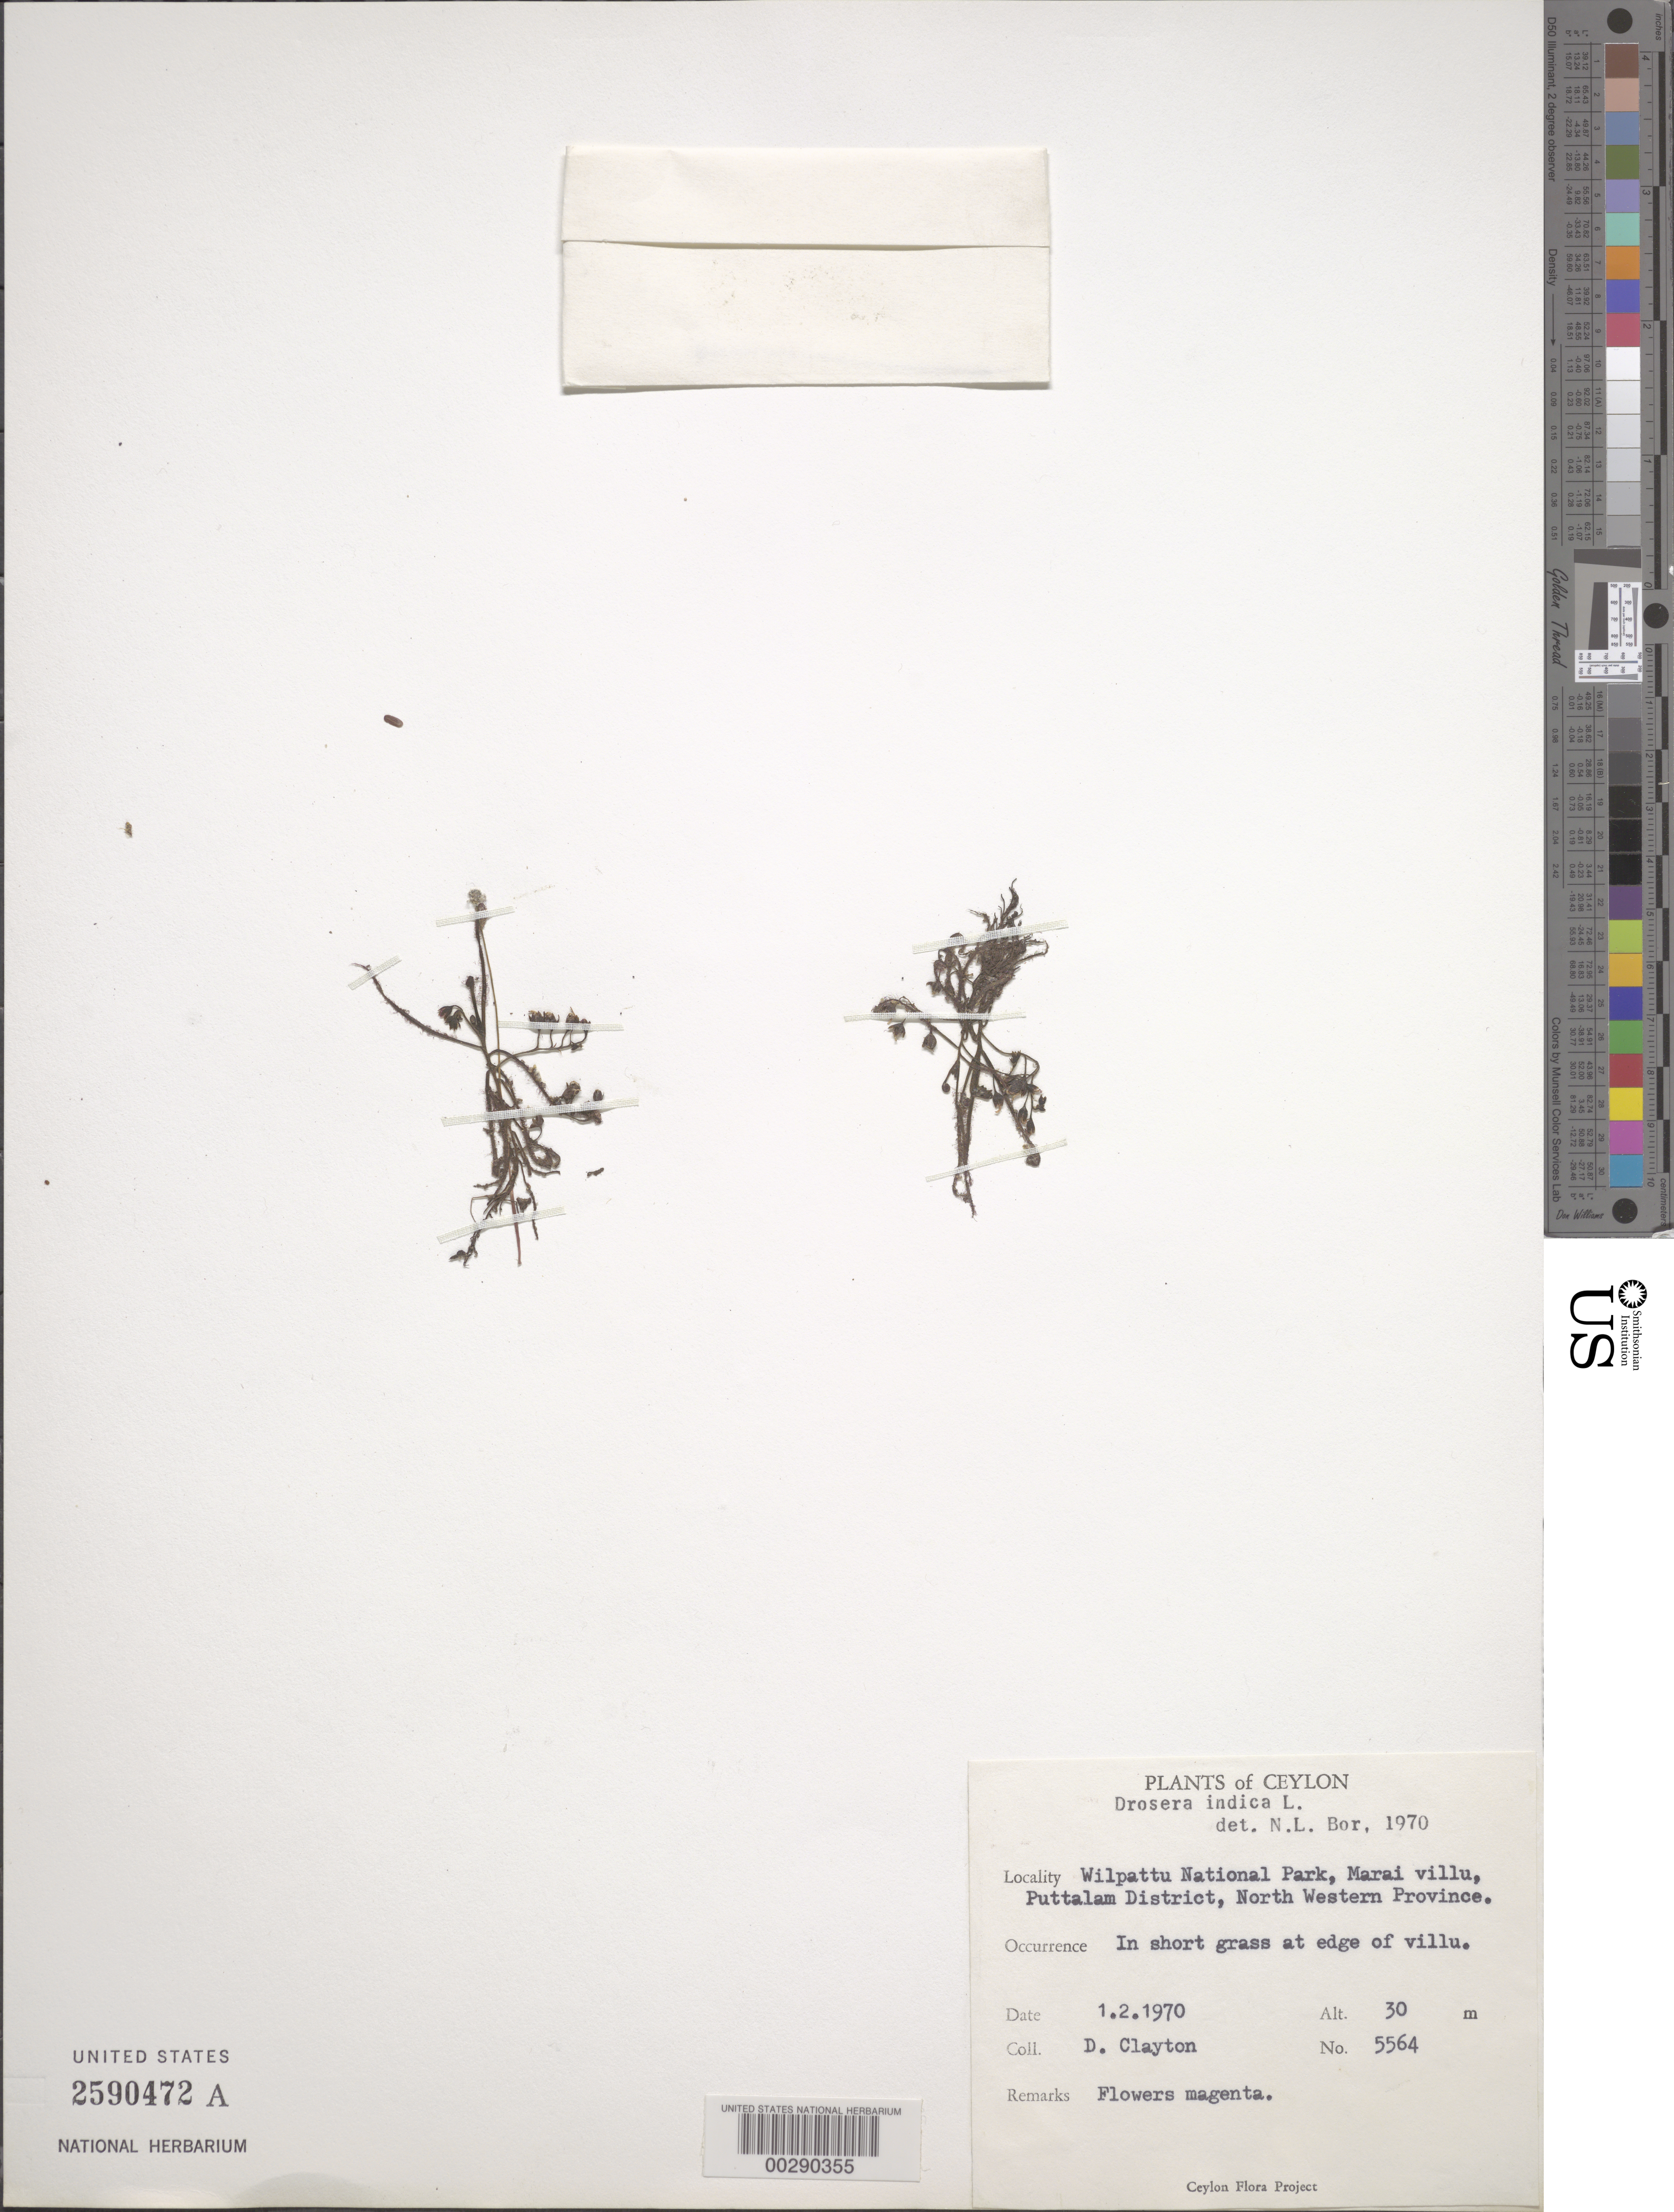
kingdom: Plantae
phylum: Tracheophyta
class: Magnoliopsida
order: Caryophyllales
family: Droseraceae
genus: Drosera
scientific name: Drosera indica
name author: L.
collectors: D. Clayton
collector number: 5564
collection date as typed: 01 Feb 1970 or 02 Jan 1970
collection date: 1970-01-02 or 1970-02-01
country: Sri Lanka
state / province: North Western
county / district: Puttalam Dist.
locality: Wilpattu nat'l park, marai villu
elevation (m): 30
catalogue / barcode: US 2590472A